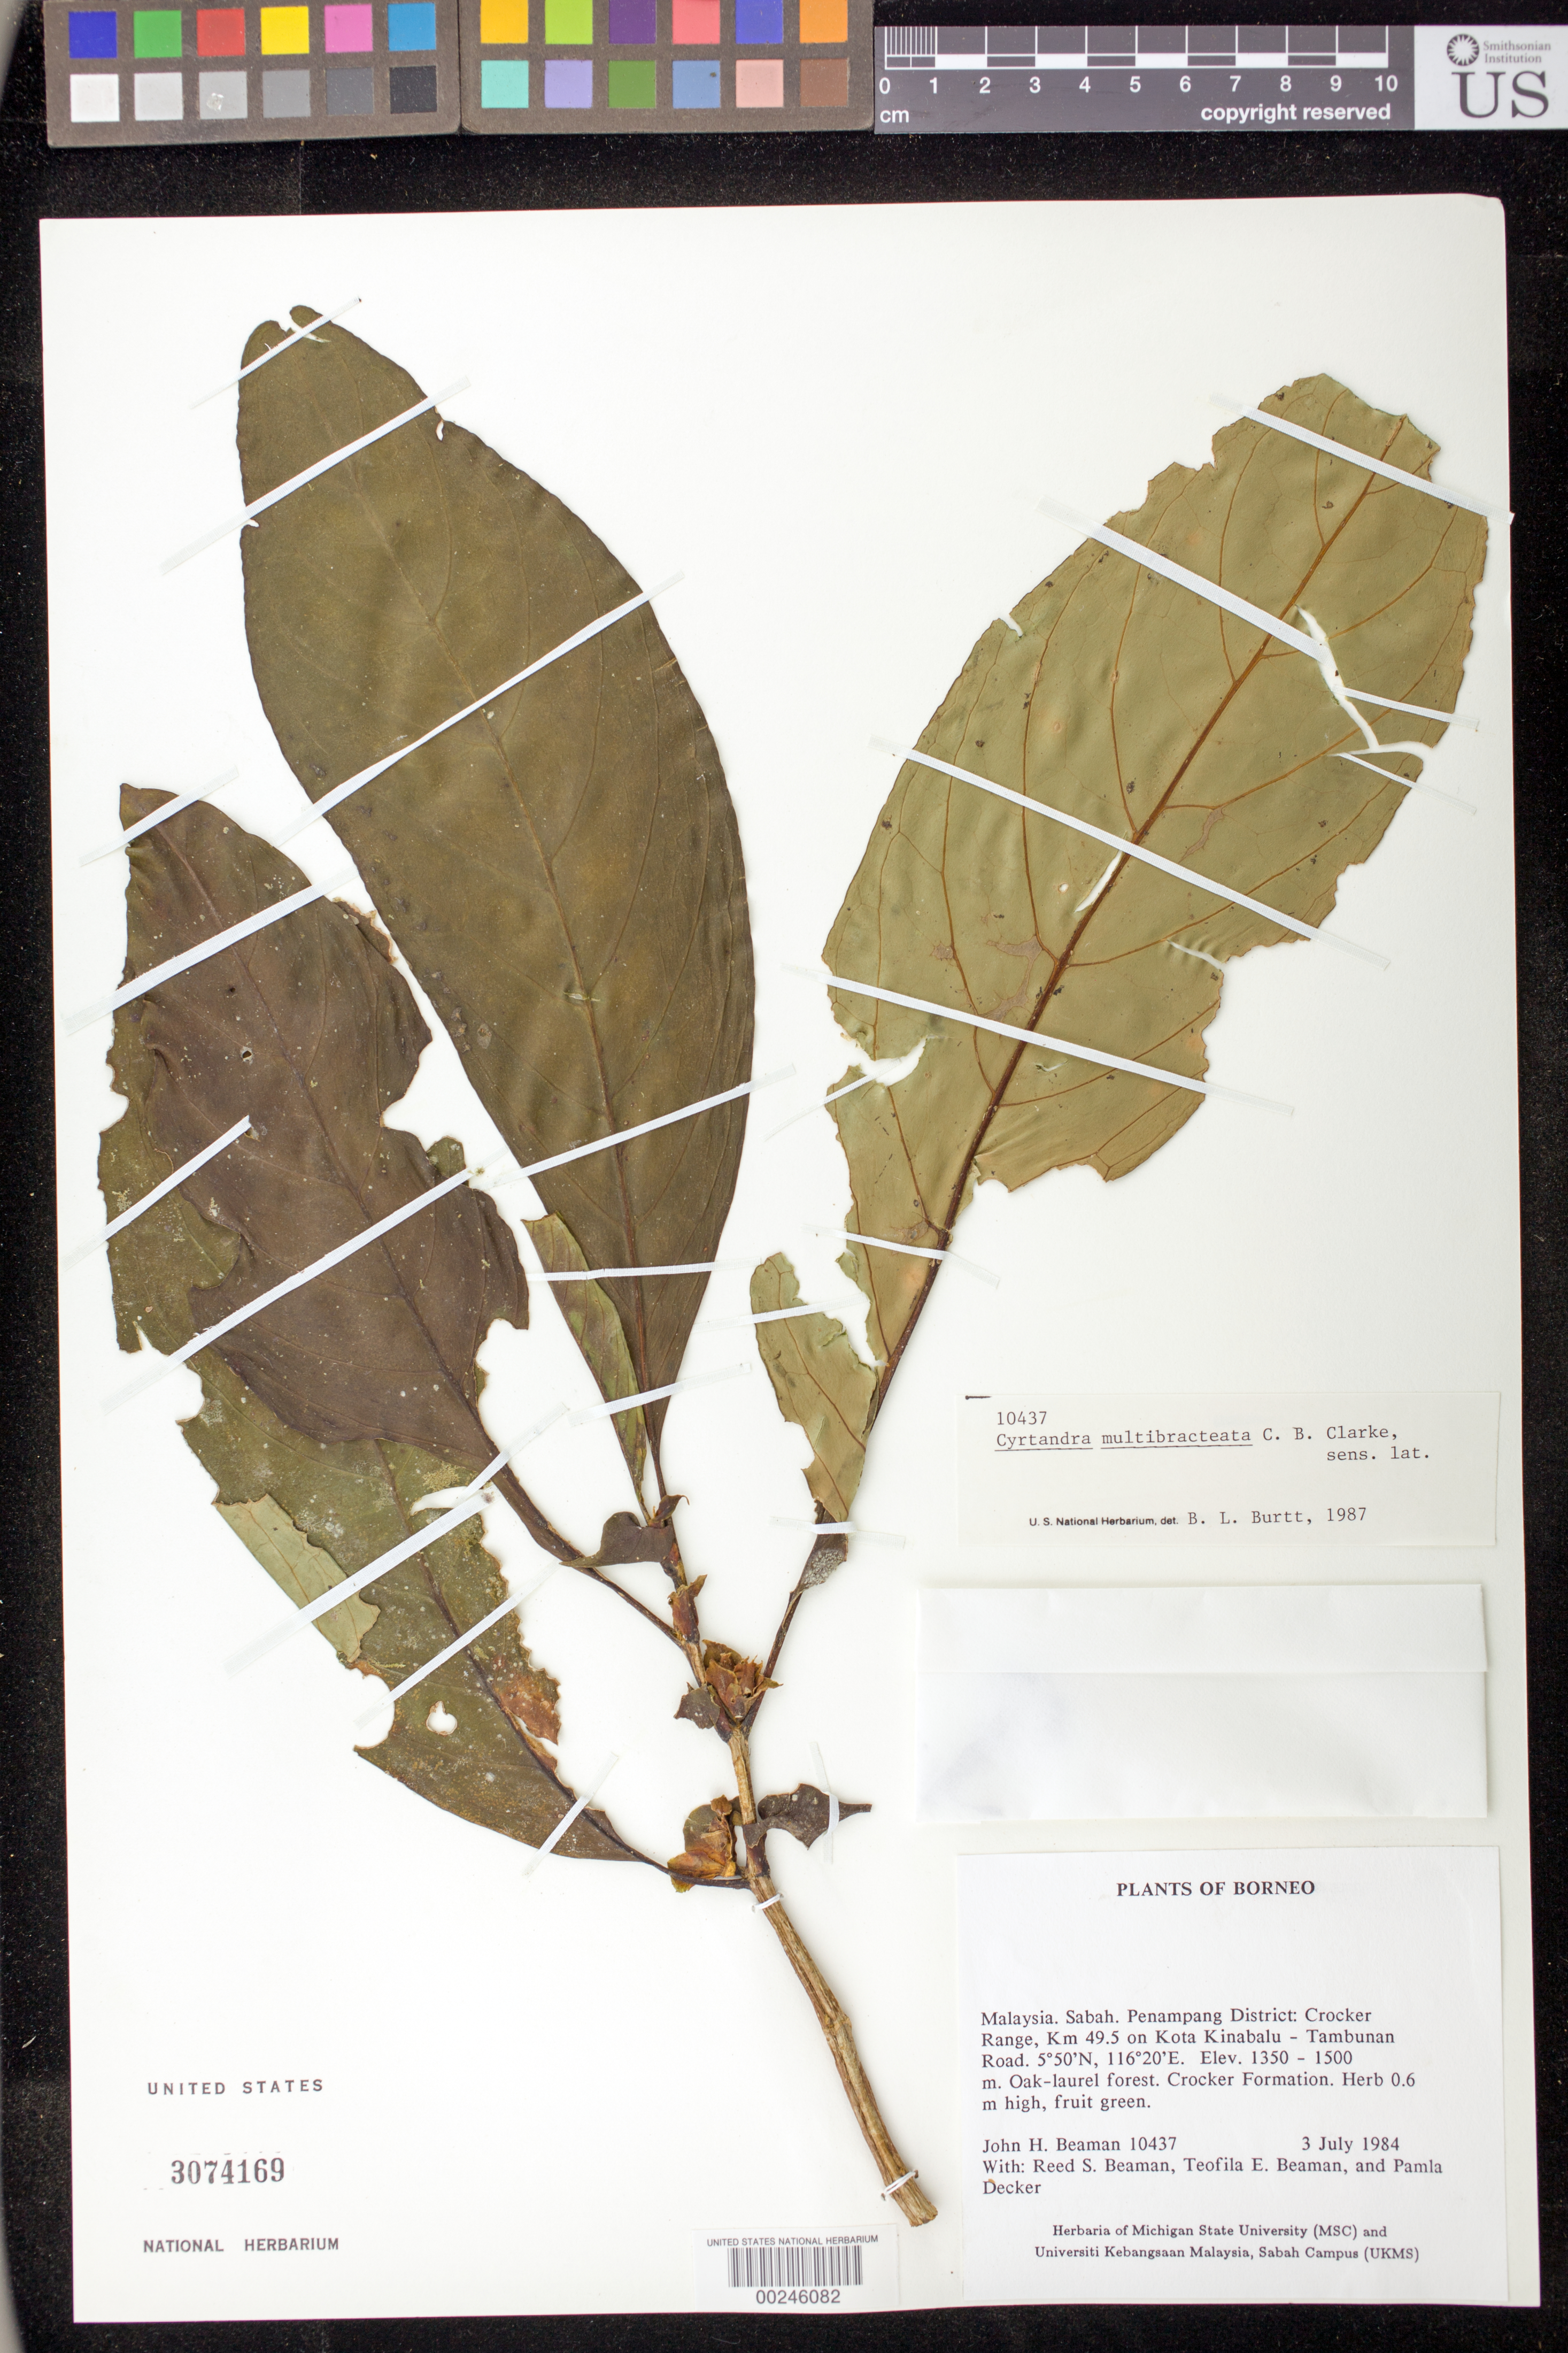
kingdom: Plantae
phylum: Tracheophyta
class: Magnoliopsida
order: Lamiales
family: Gesneriaceae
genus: Cyrtandra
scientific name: Cyrtandra multibracteata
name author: C.B. Clarke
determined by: Burtt, B. L.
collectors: J. H. Beaman, R. S. Beaman, T. E. Beaman & P. Decker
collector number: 10437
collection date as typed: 03 Jul 1984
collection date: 1984-07-03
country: Malaysia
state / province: Sabah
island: Borneo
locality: Penampang dist, crocker range, km 49.5 on kota kinabalu - tambunan road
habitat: Oak-laurel forest, crocker formation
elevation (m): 1350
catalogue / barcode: US 3074169